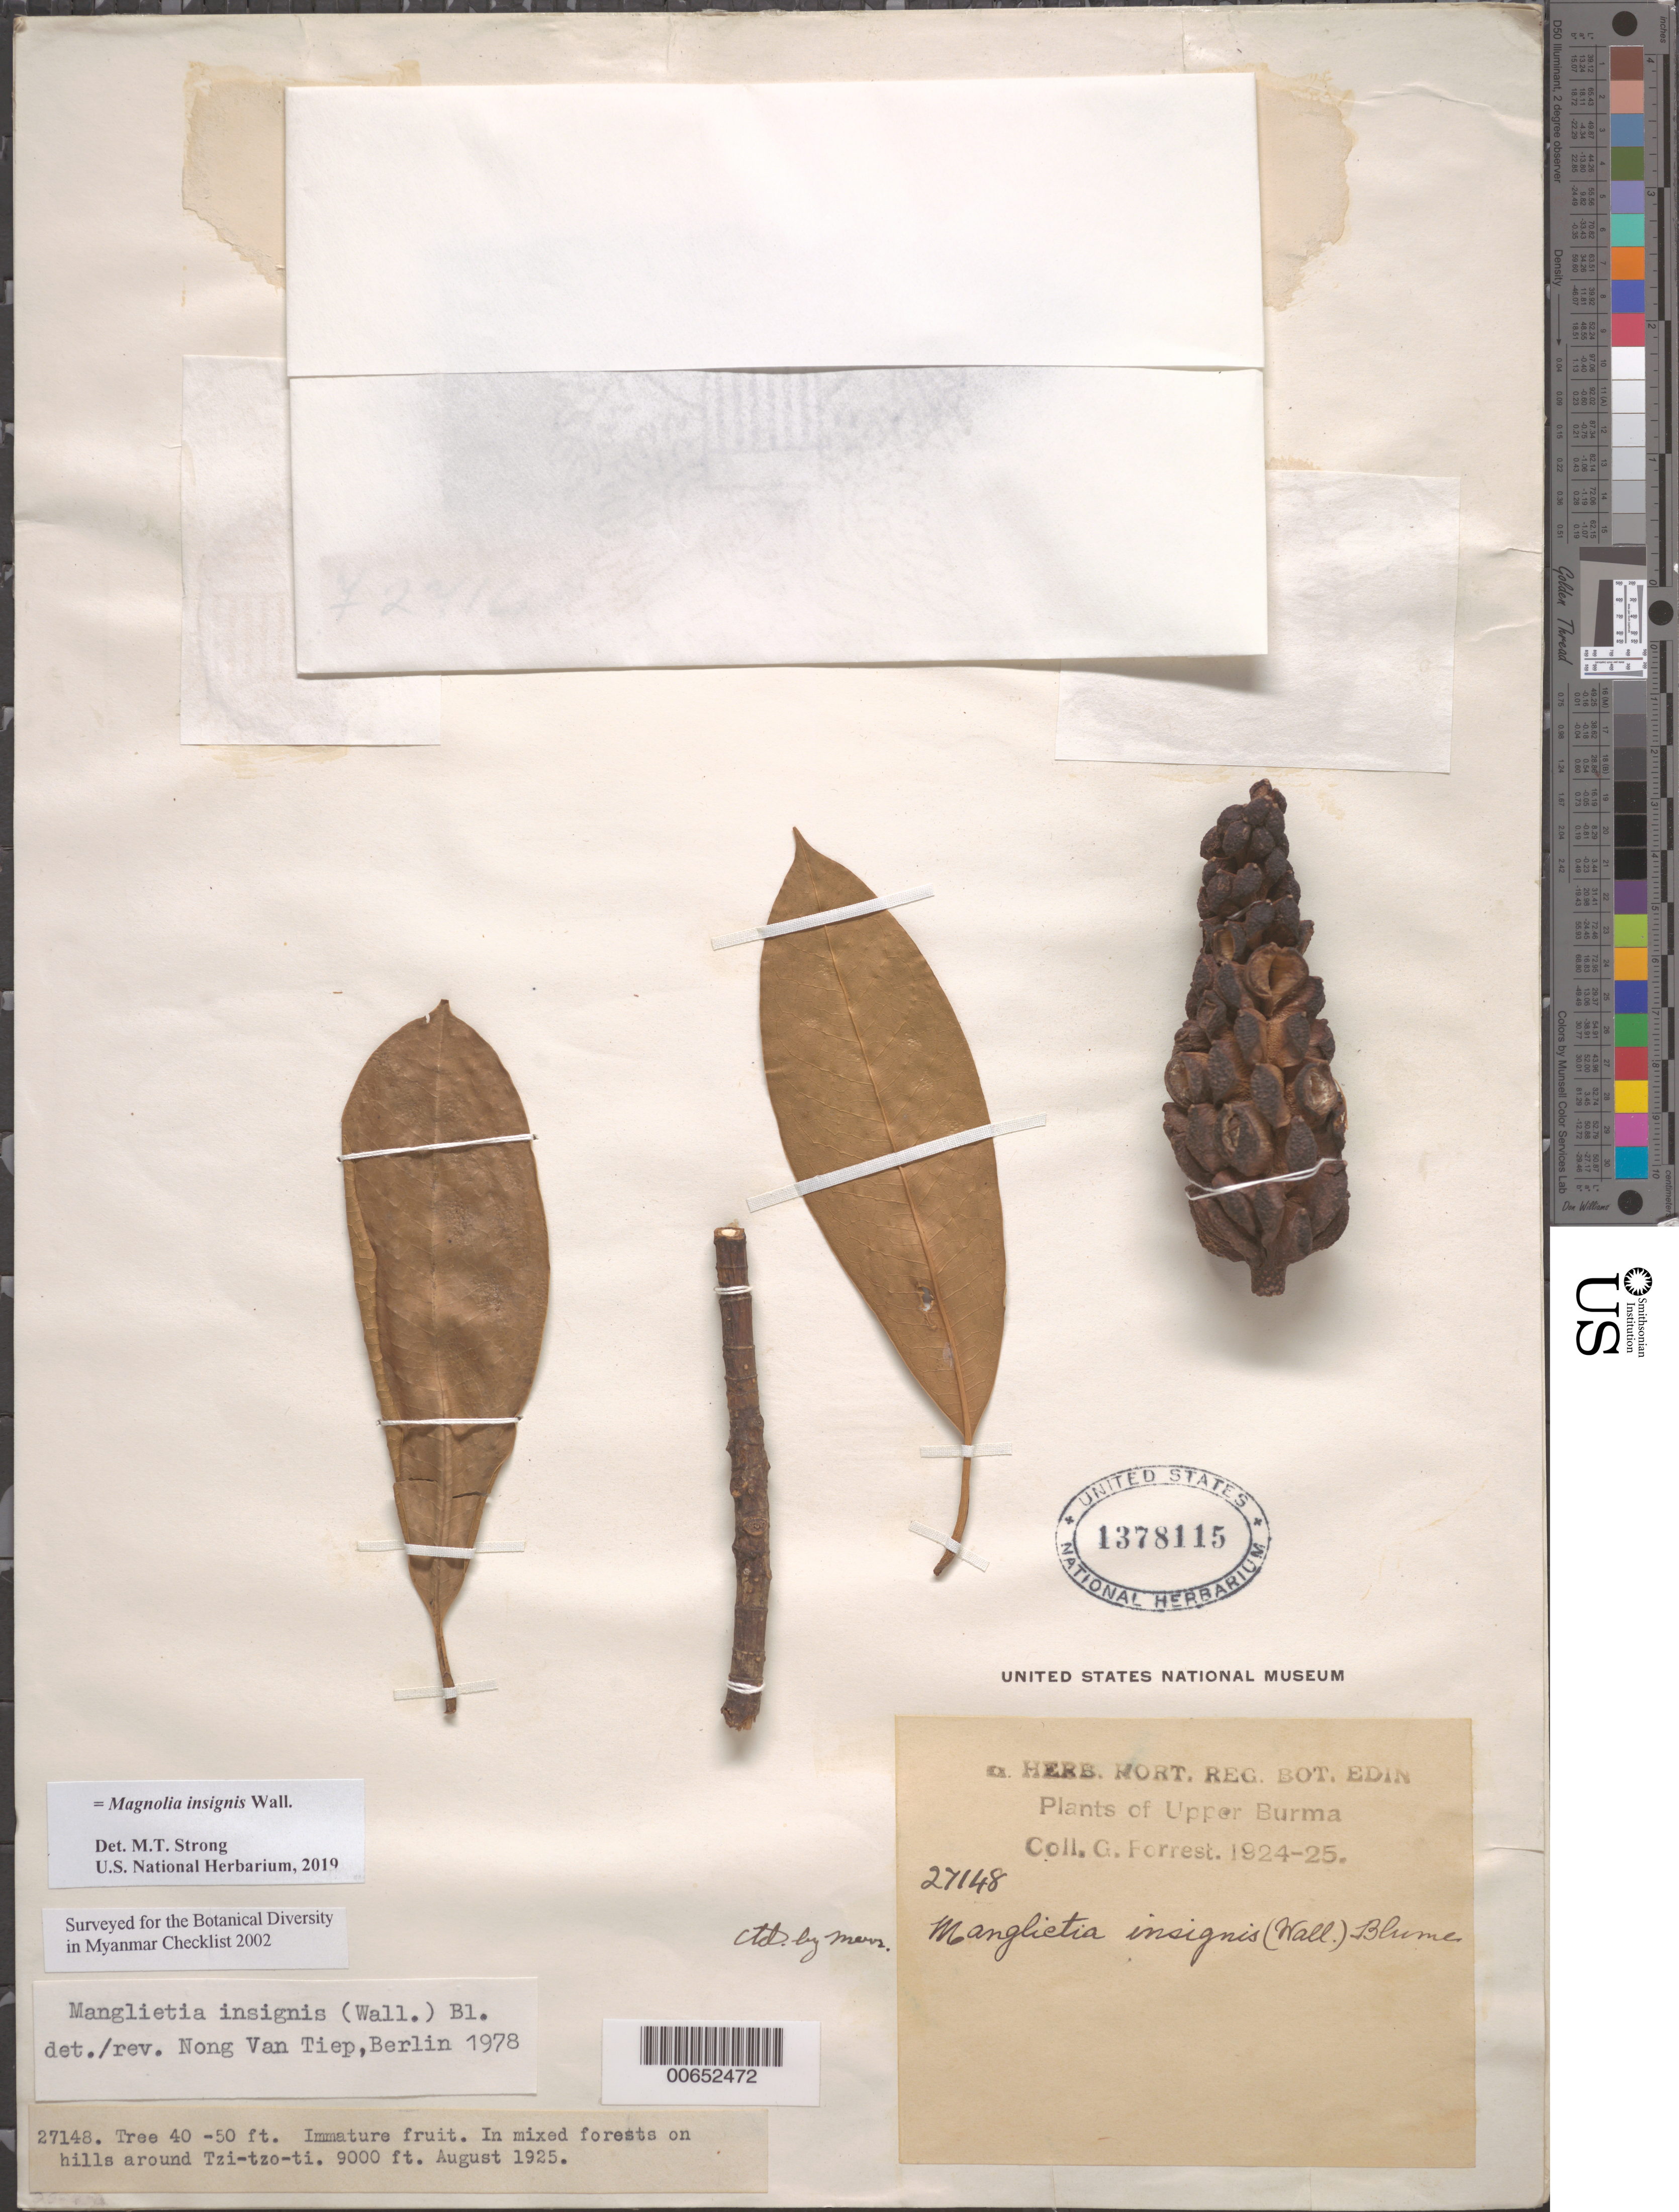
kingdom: Plantae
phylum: Tracheophyta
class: Magnoliopsida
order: Magnoliales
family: Magnoliaceae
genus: Magnolia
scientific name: Magnolia insignis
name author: Wall.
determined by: Strong, Mark T., (BOT), Smithsonian Institution - National Museum of Natural History (UNITED STATES)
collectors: G. Forrest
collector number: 27148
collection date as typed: Aug 1925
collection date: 1925-08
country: Myanmar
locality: Upper Burma, around Tzi-tzo-ti.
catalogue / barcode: US 1378115